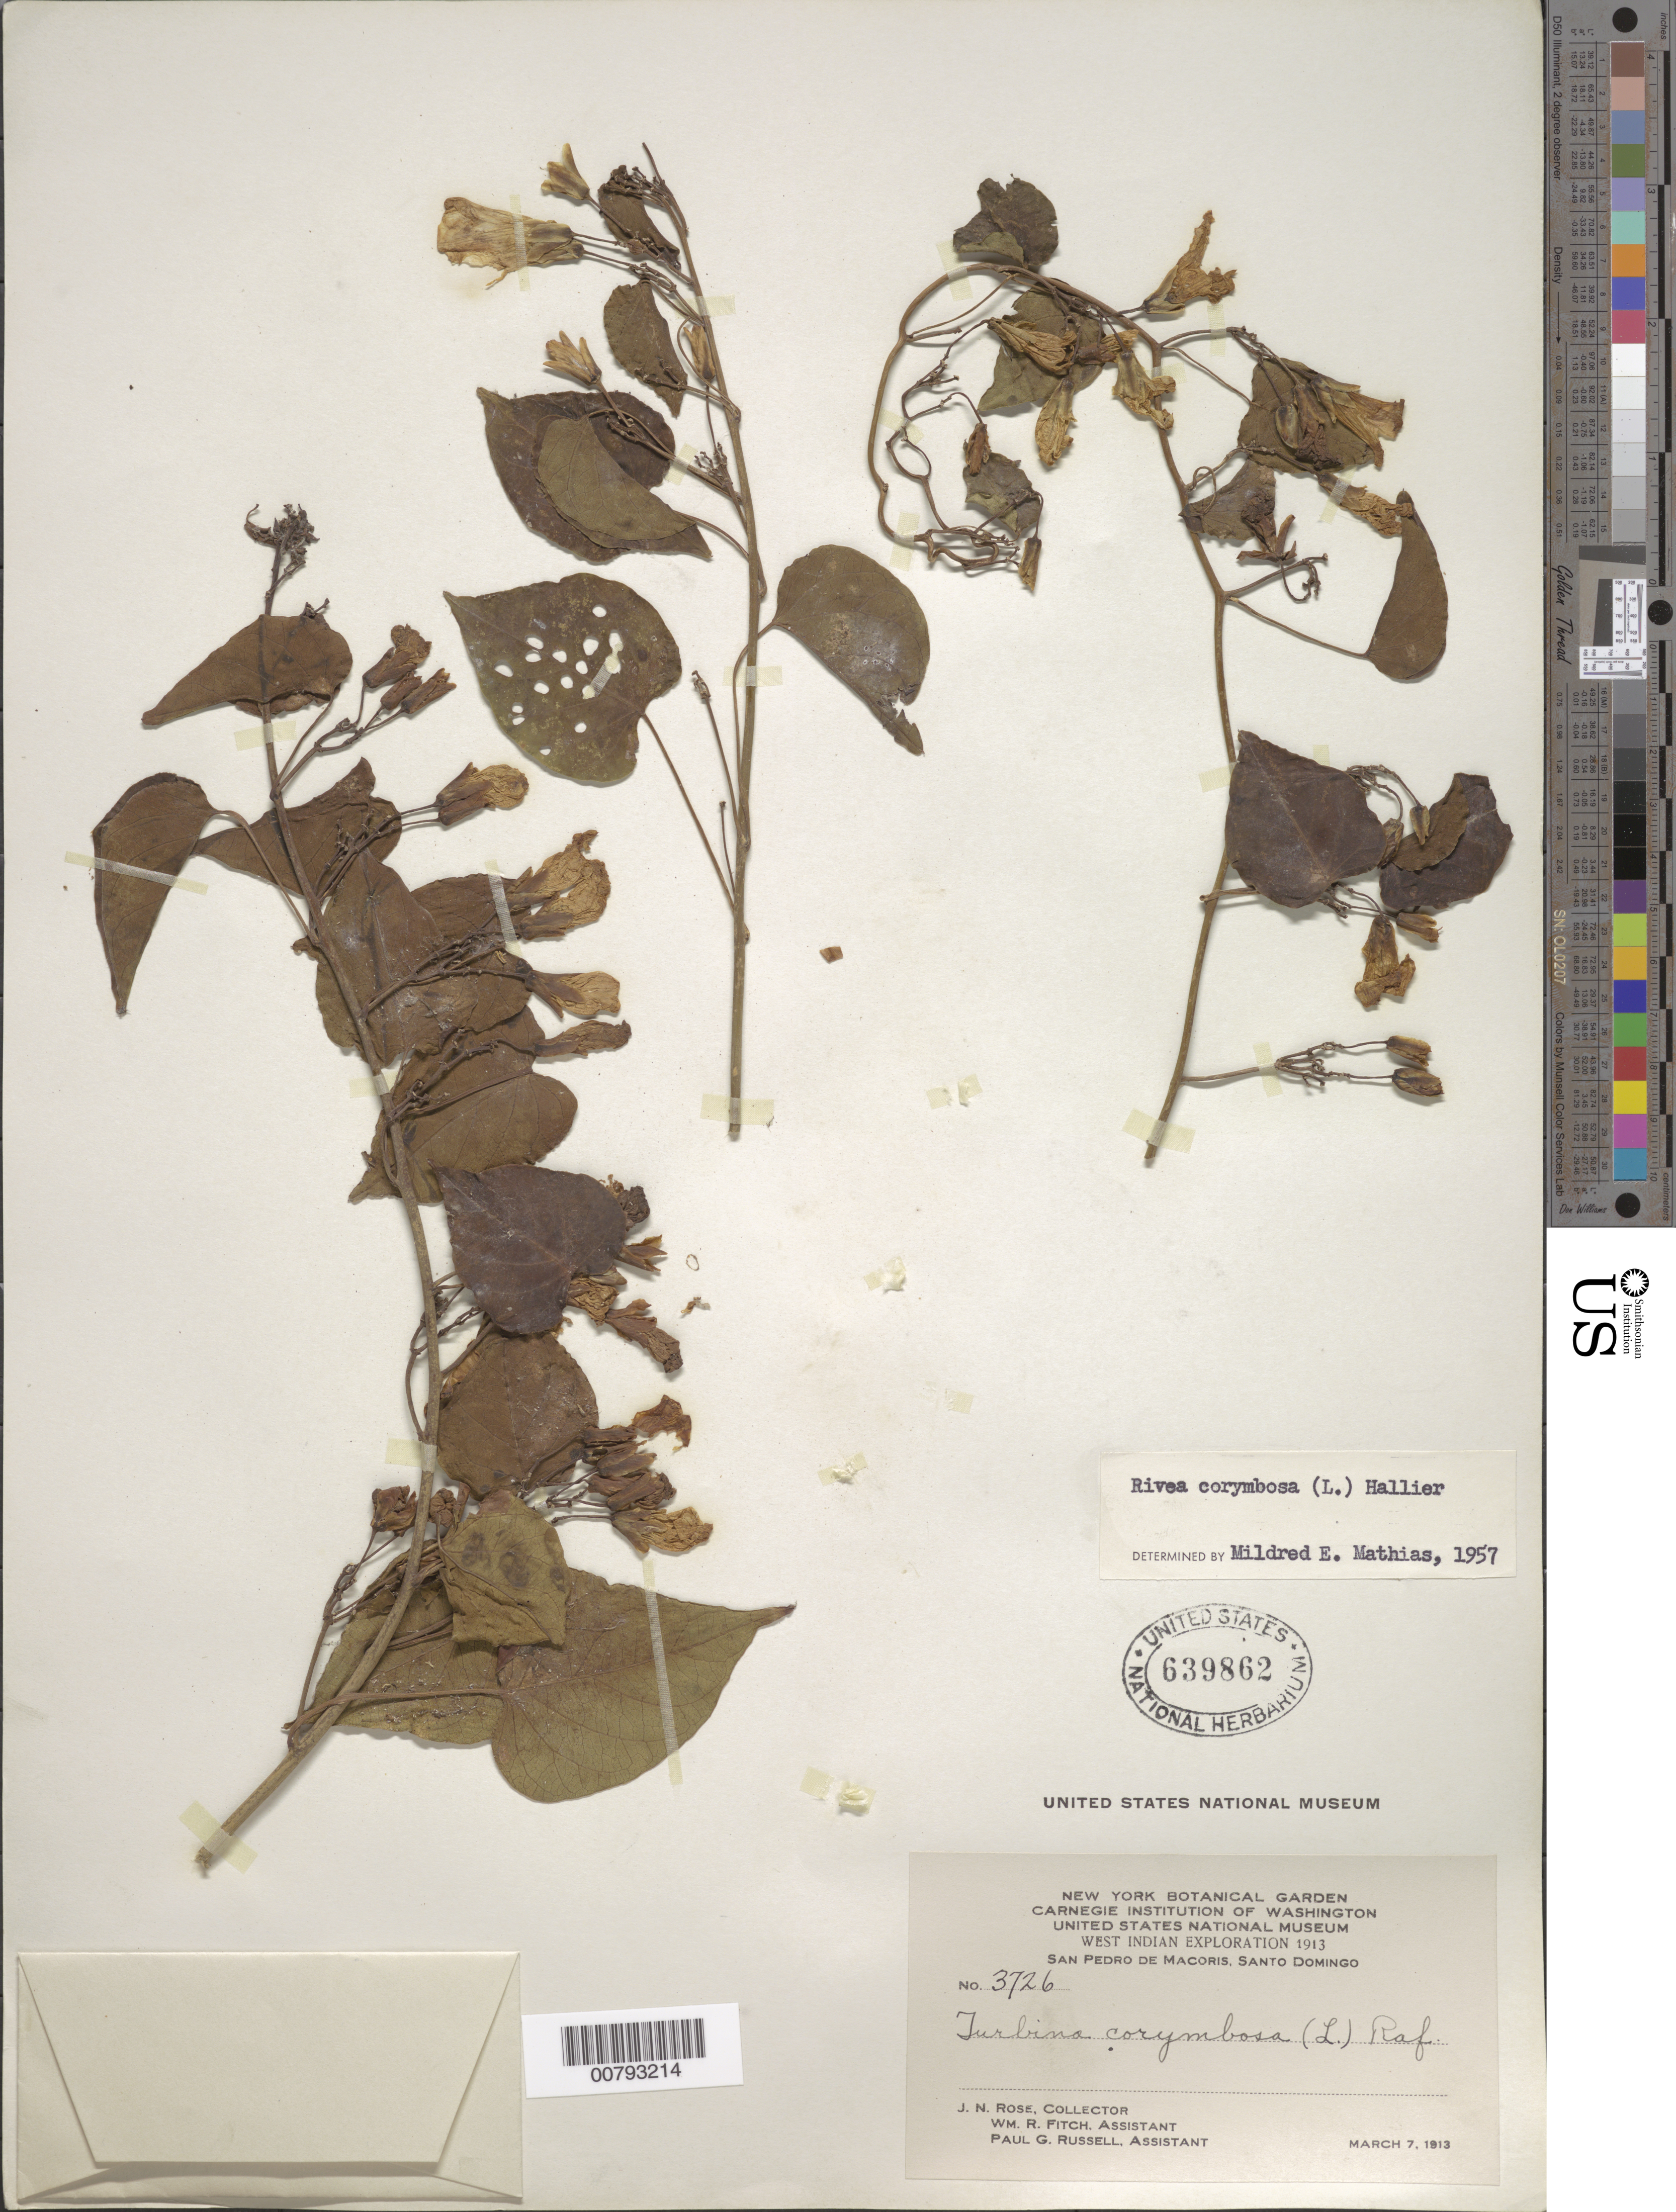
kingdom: Plantae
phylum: Tracheophyta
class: Magnoliopsida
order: Solanales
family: Convolvulaceae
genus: Turbina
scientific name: Turbina corymbosa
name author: (L.) Raf.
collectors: J. N. Rose, W. R. Fitch & P. G. Russell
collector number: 3726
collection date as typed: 07 Mar 1913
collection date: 1913-03-07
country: Dominican Republic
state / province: San Pedro de Macoris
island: Hispaniola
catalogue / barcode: US 639862